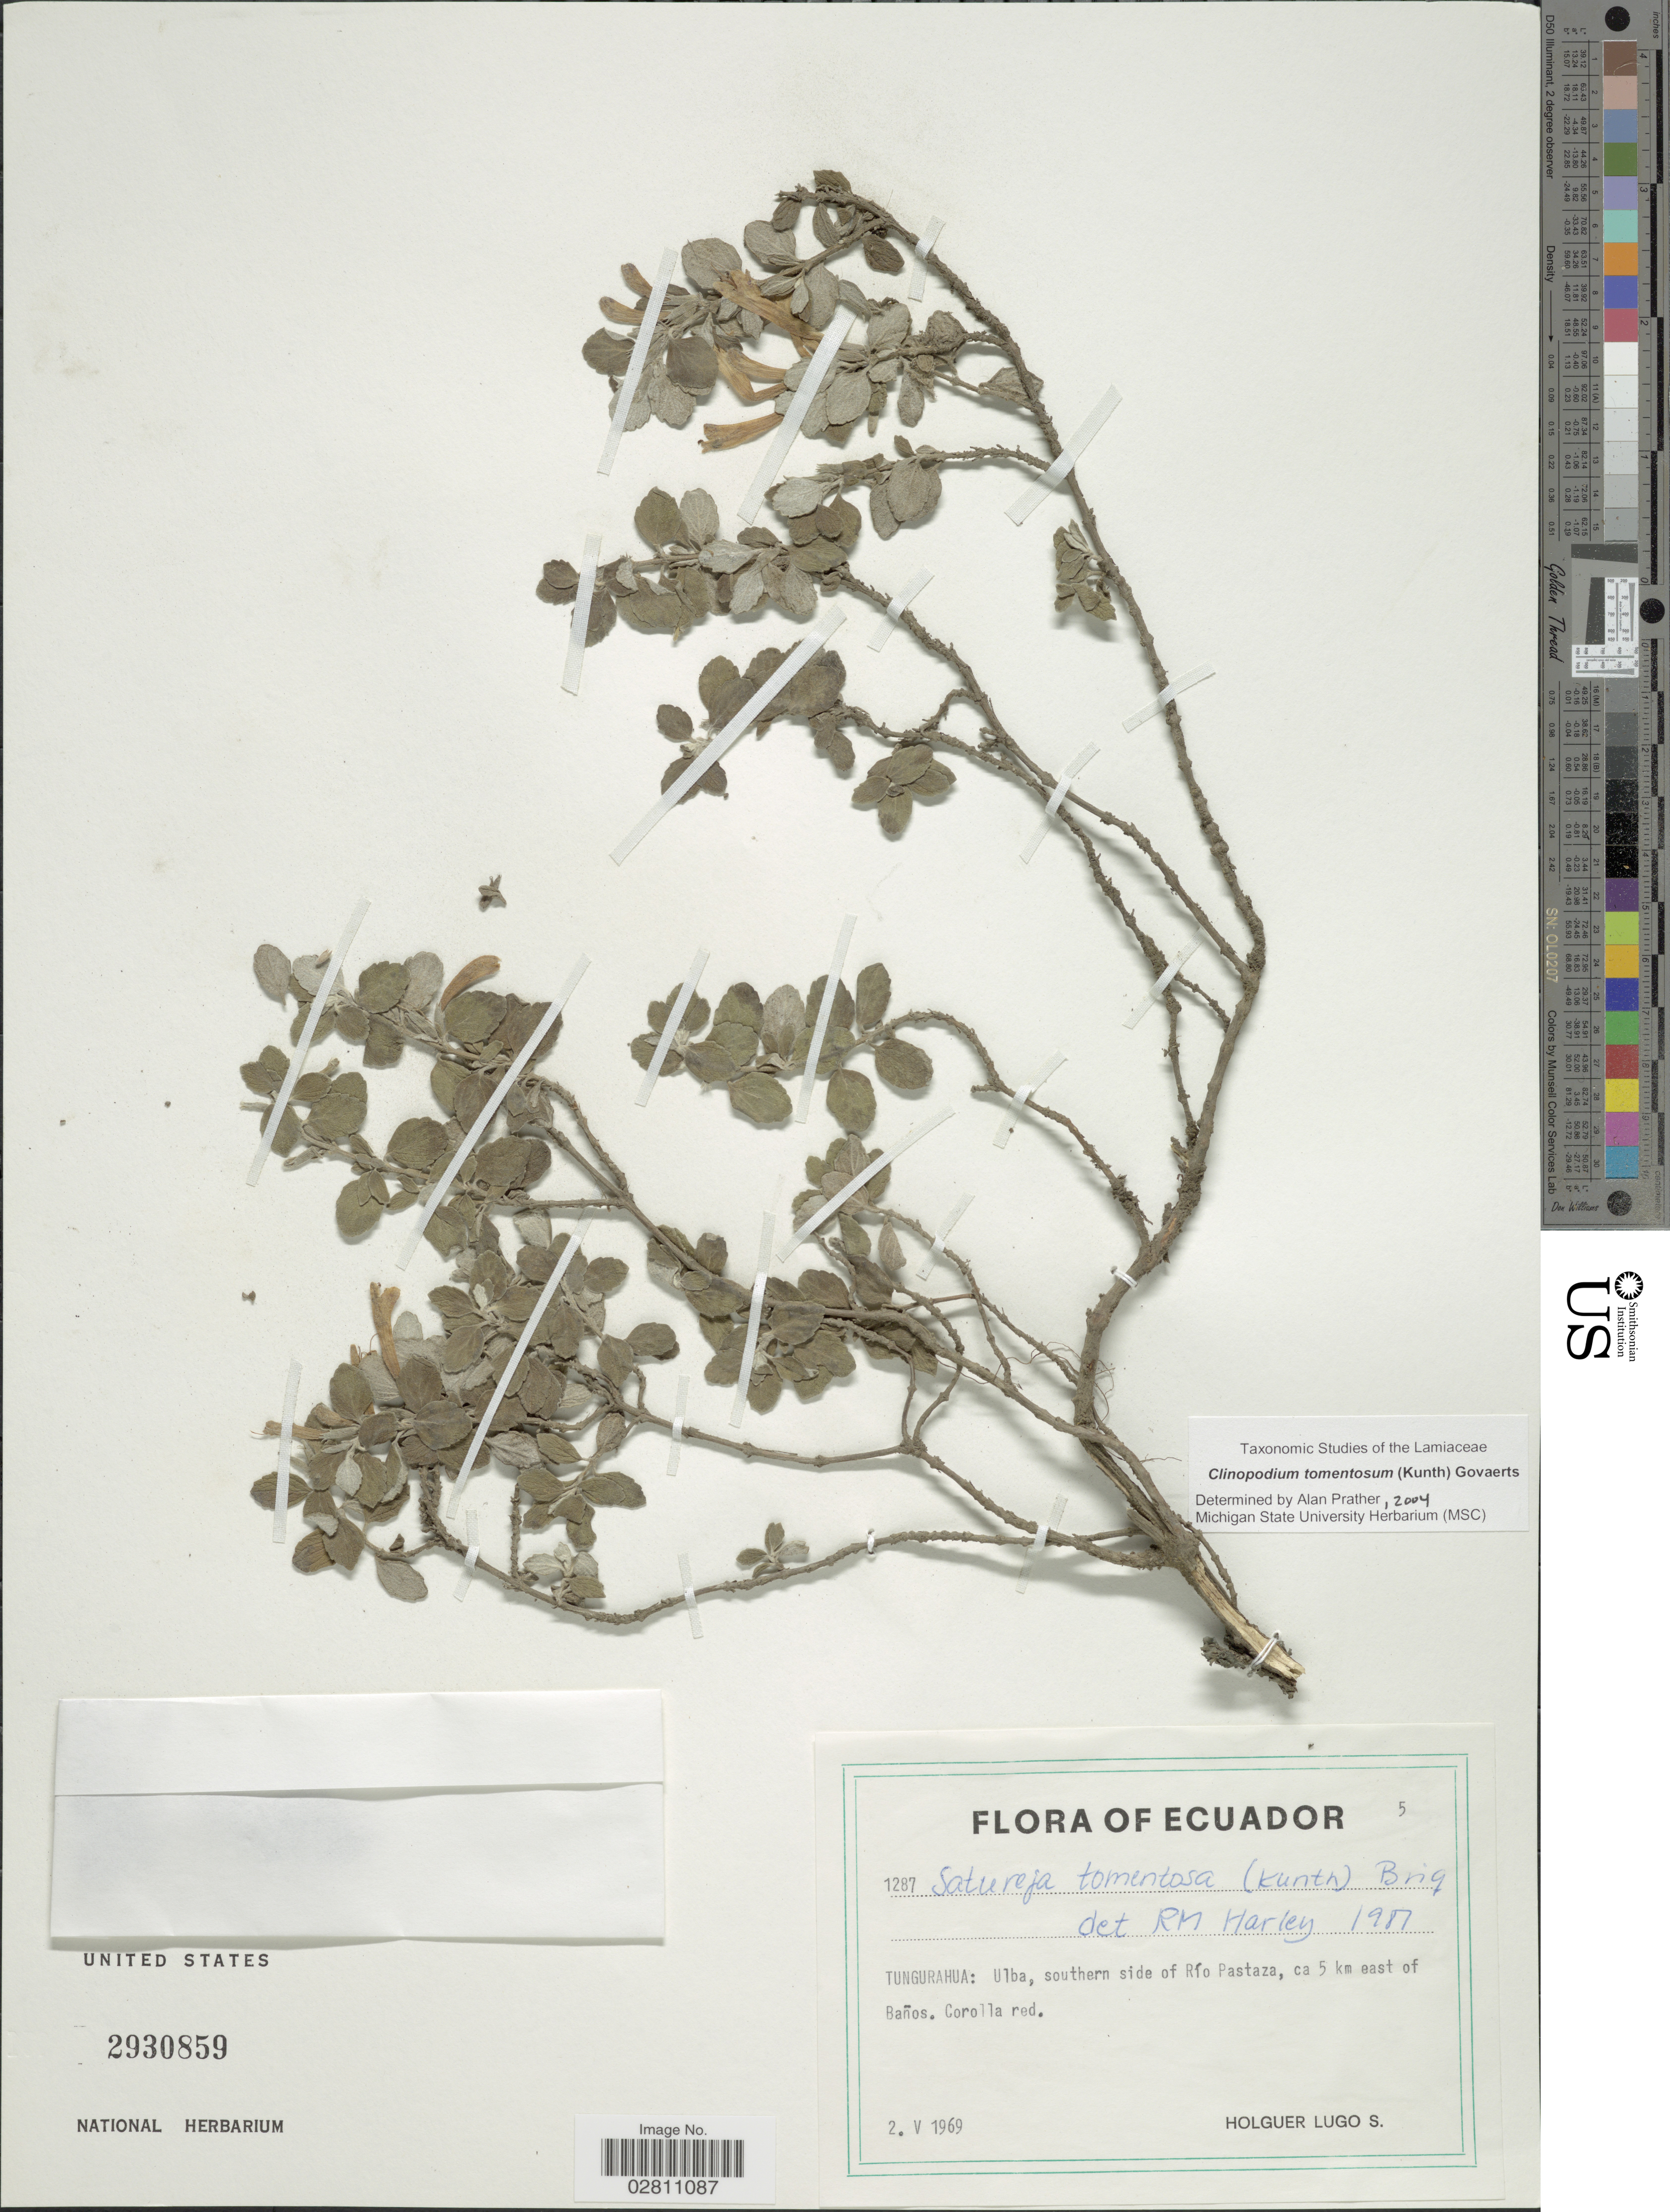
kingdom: Plantae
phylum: Tracheophyta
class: Magnoliopsida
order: Lamiales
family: Lamiaceae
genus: Clinopodium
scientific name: Clinopodium tomentosum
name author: (Kunth) Govaerts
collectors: H. Lugo S.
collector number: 1287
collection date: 1969-05-02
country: Ecuador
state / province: Tungurahua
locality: Tungurahua: Ulba, southern side of Río Pastaza, ca 5 km east of Baños.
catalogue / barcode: US 2930859